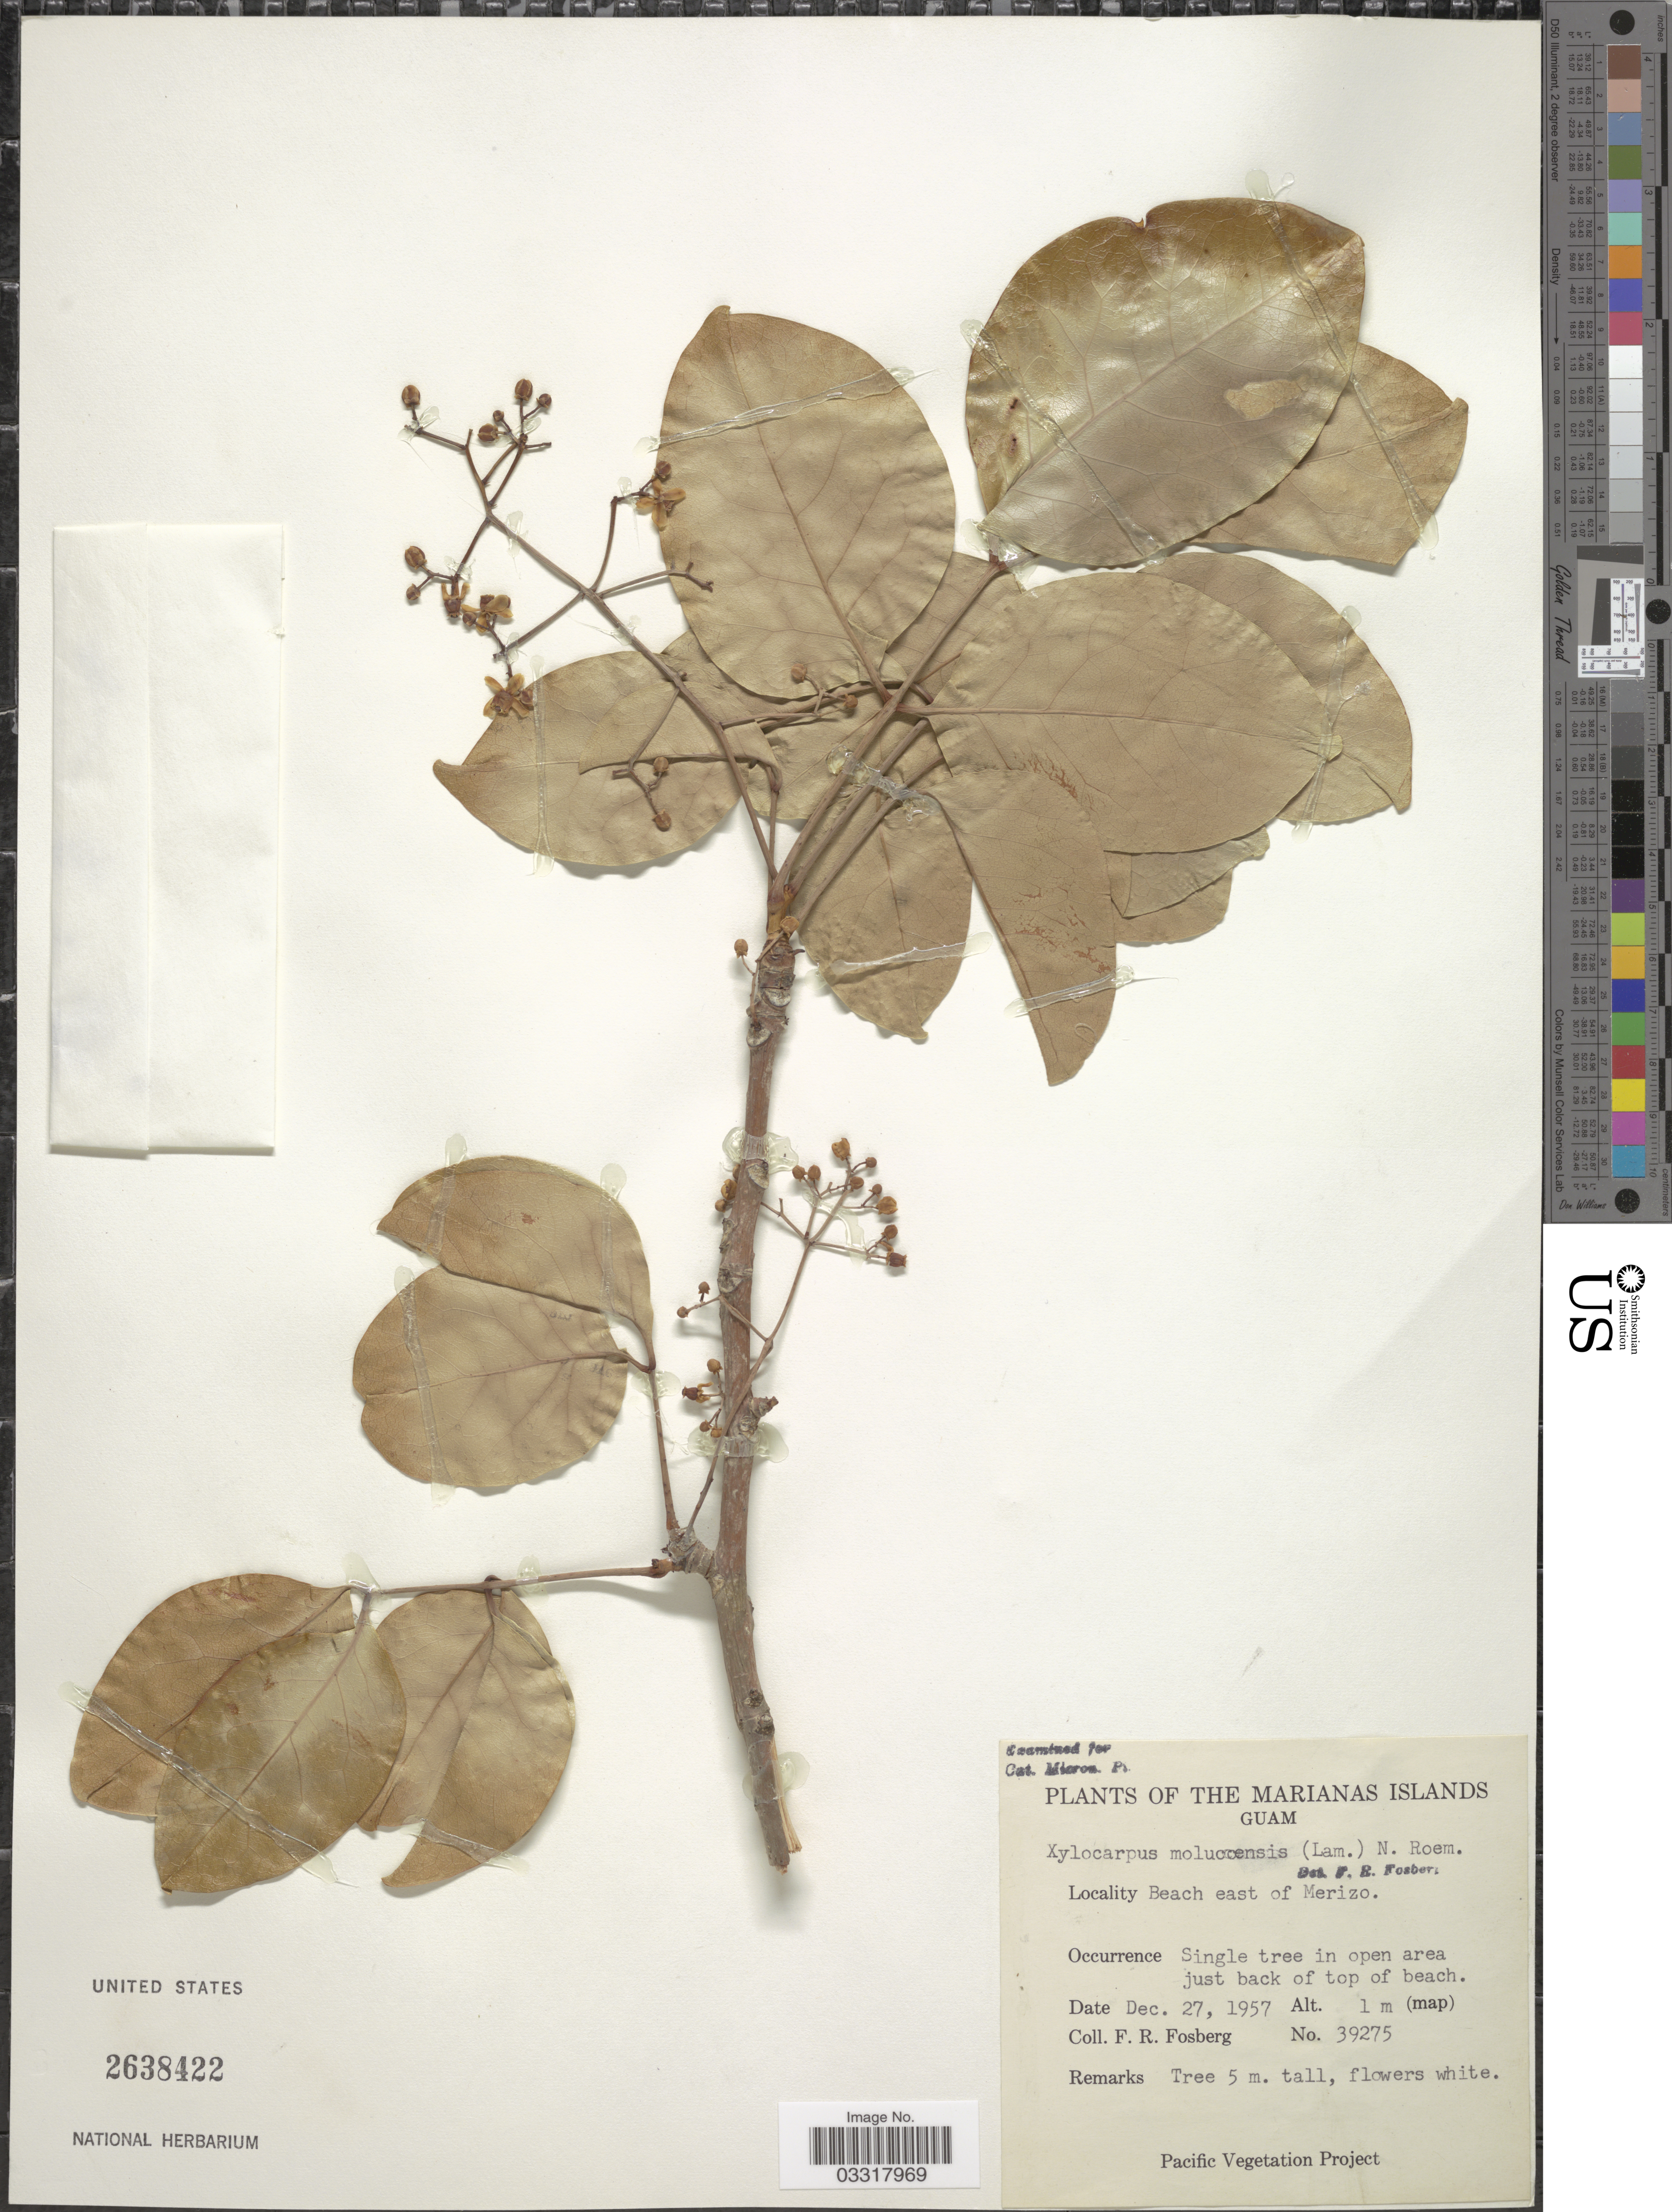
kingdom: Plantae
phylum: Tracheophyta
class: Magnoliopsida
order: Sapindales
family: Meliaceae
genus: Xylocarpus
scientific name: Xylocarpus moluccensis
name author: (Lam.) M. Roem.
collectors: F. R. Fosberg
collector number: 39275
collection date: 1957-12-27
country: Guam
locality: Marianas Island. Guam. Beach east of Merizo.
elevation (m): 1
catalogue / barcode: US 2638422